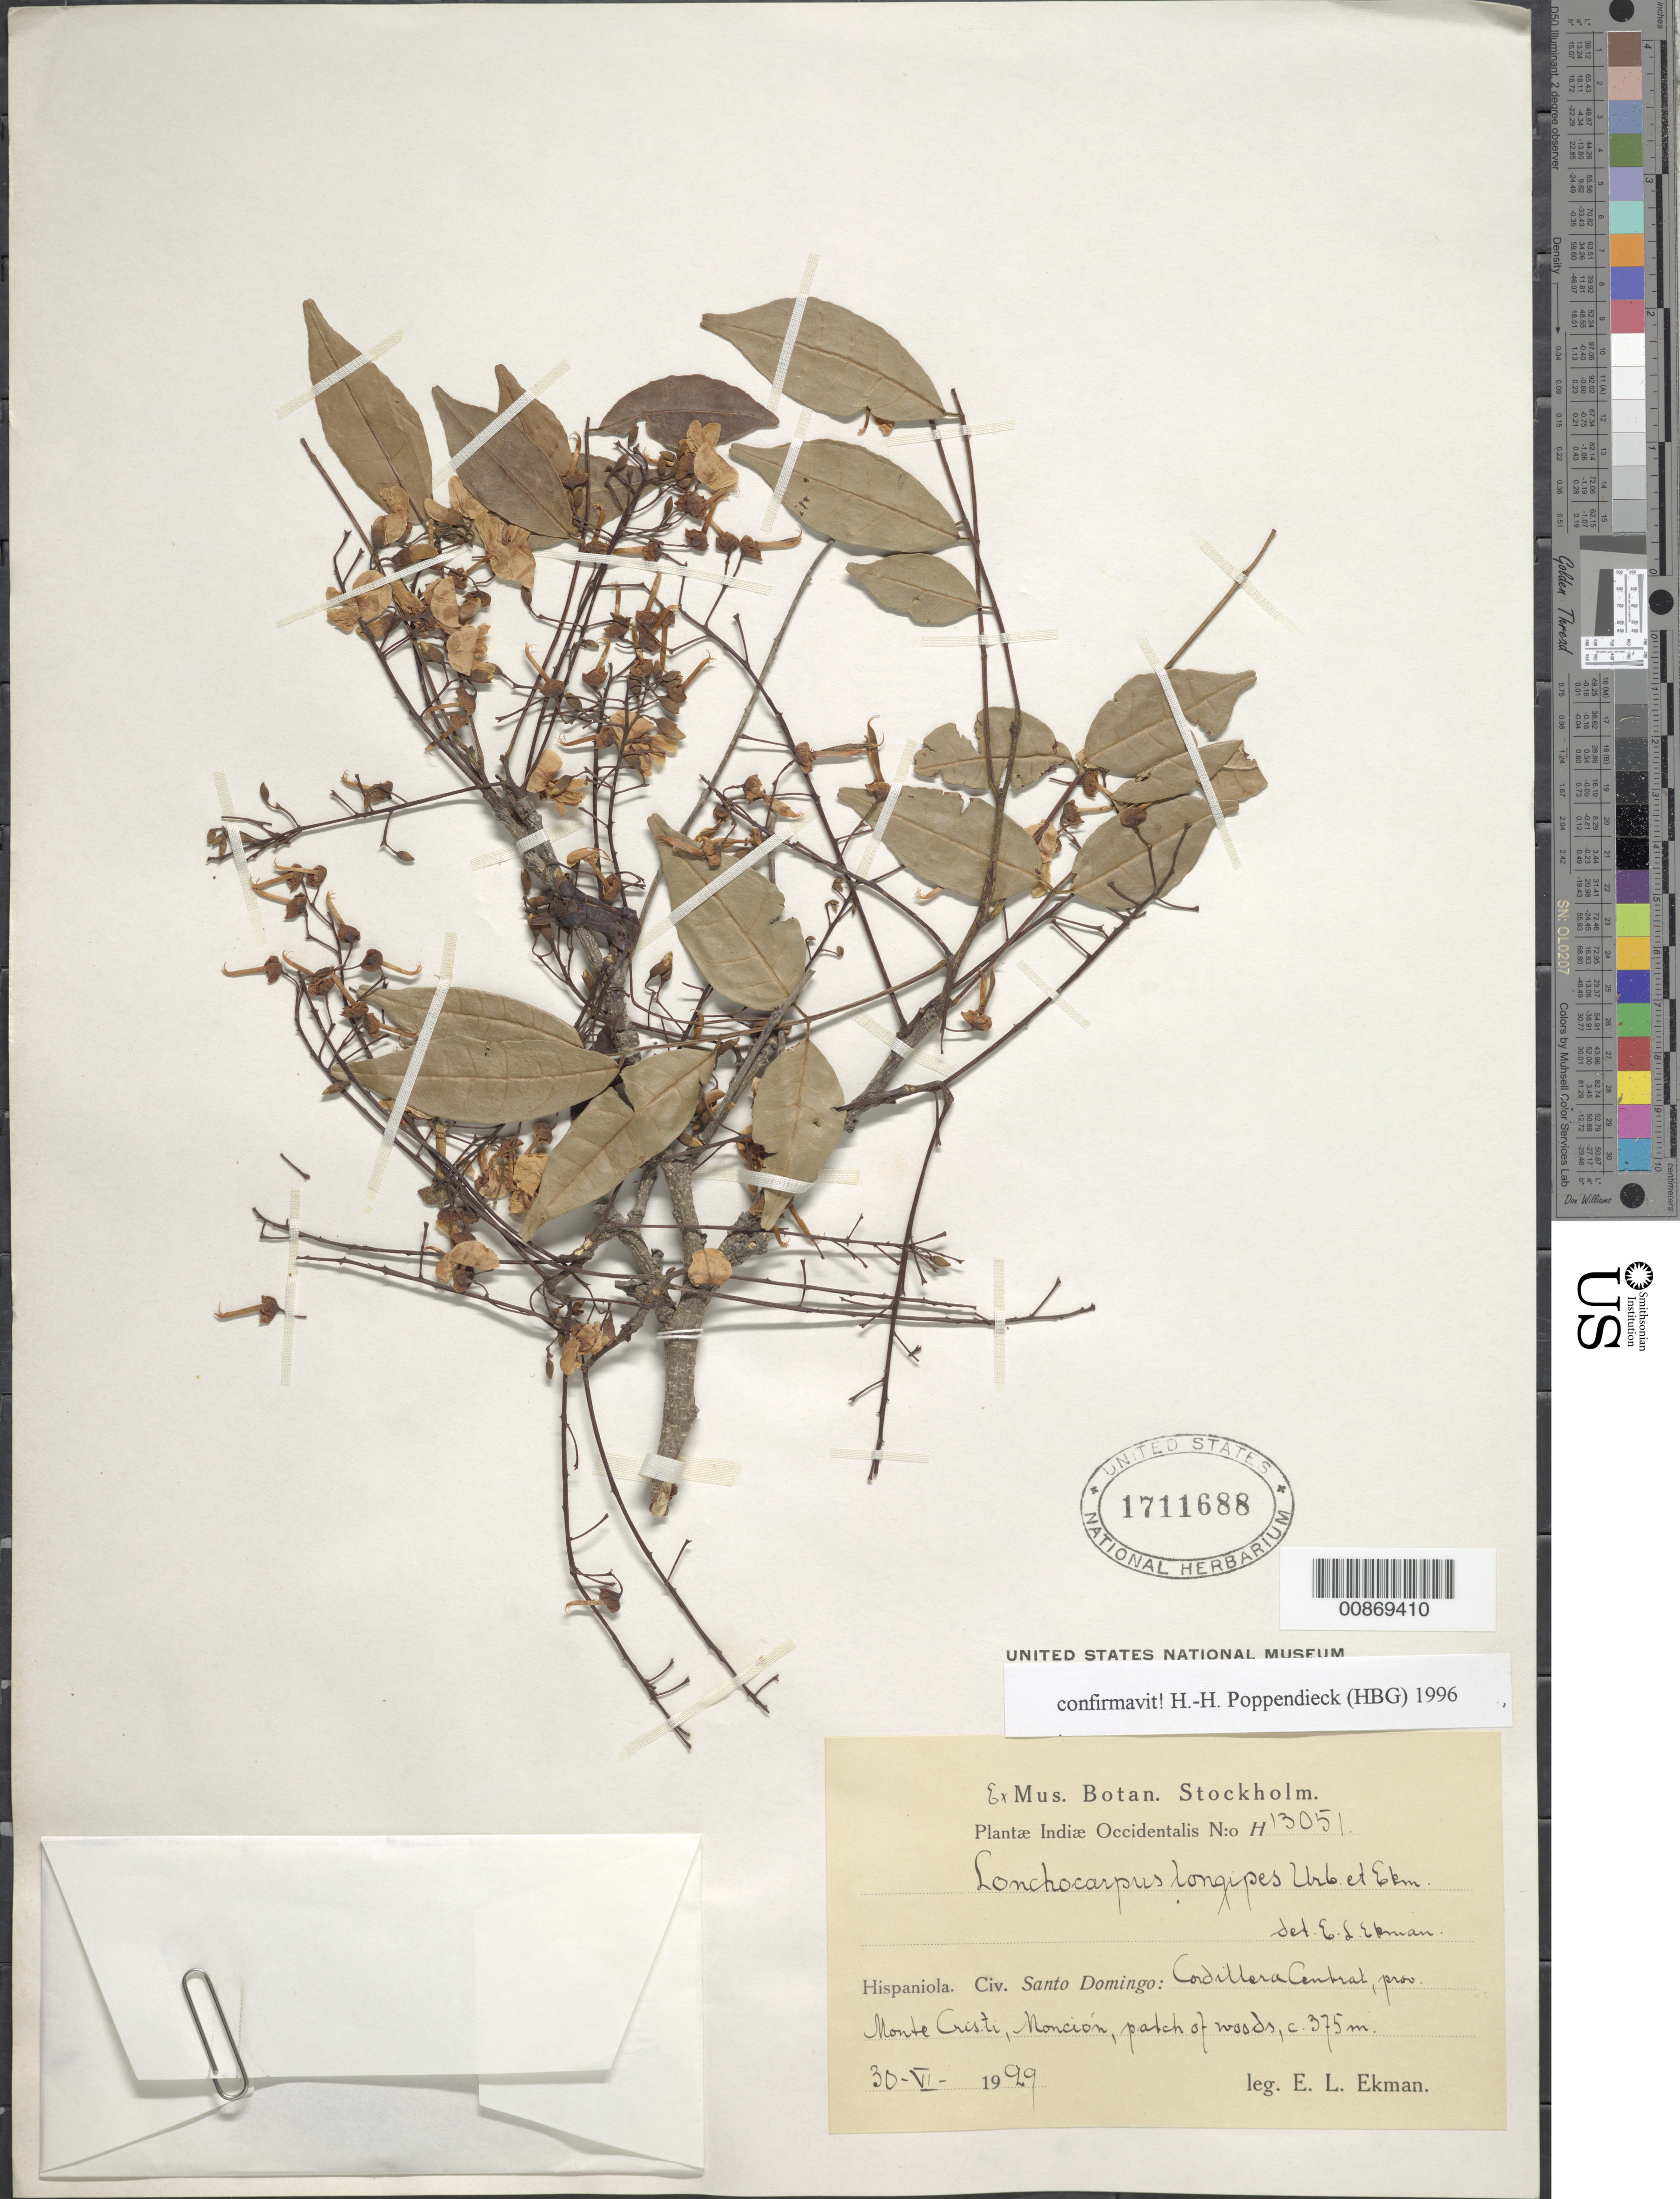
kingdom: Plantae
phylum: Tracheophyta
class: Magnoliopsida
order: Fabales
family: Fabaceae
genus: Lonchocarpus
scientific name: Lonchocarpus longipes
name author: Urb. & Ekman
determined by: Poppendieck, H.-H., (HBG), Institut fur Allgemeine Botanik und Botanischer Garten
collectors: E. L. Ekman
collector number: H 13051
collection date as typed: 30 Jun 1929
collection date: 1929-06-30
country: Dominican Republic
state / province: Monte Cristi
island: Hispaniola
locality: Cordillera Central, Monción.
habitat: Patch of woods.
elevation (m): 375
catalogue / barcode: US 1711688